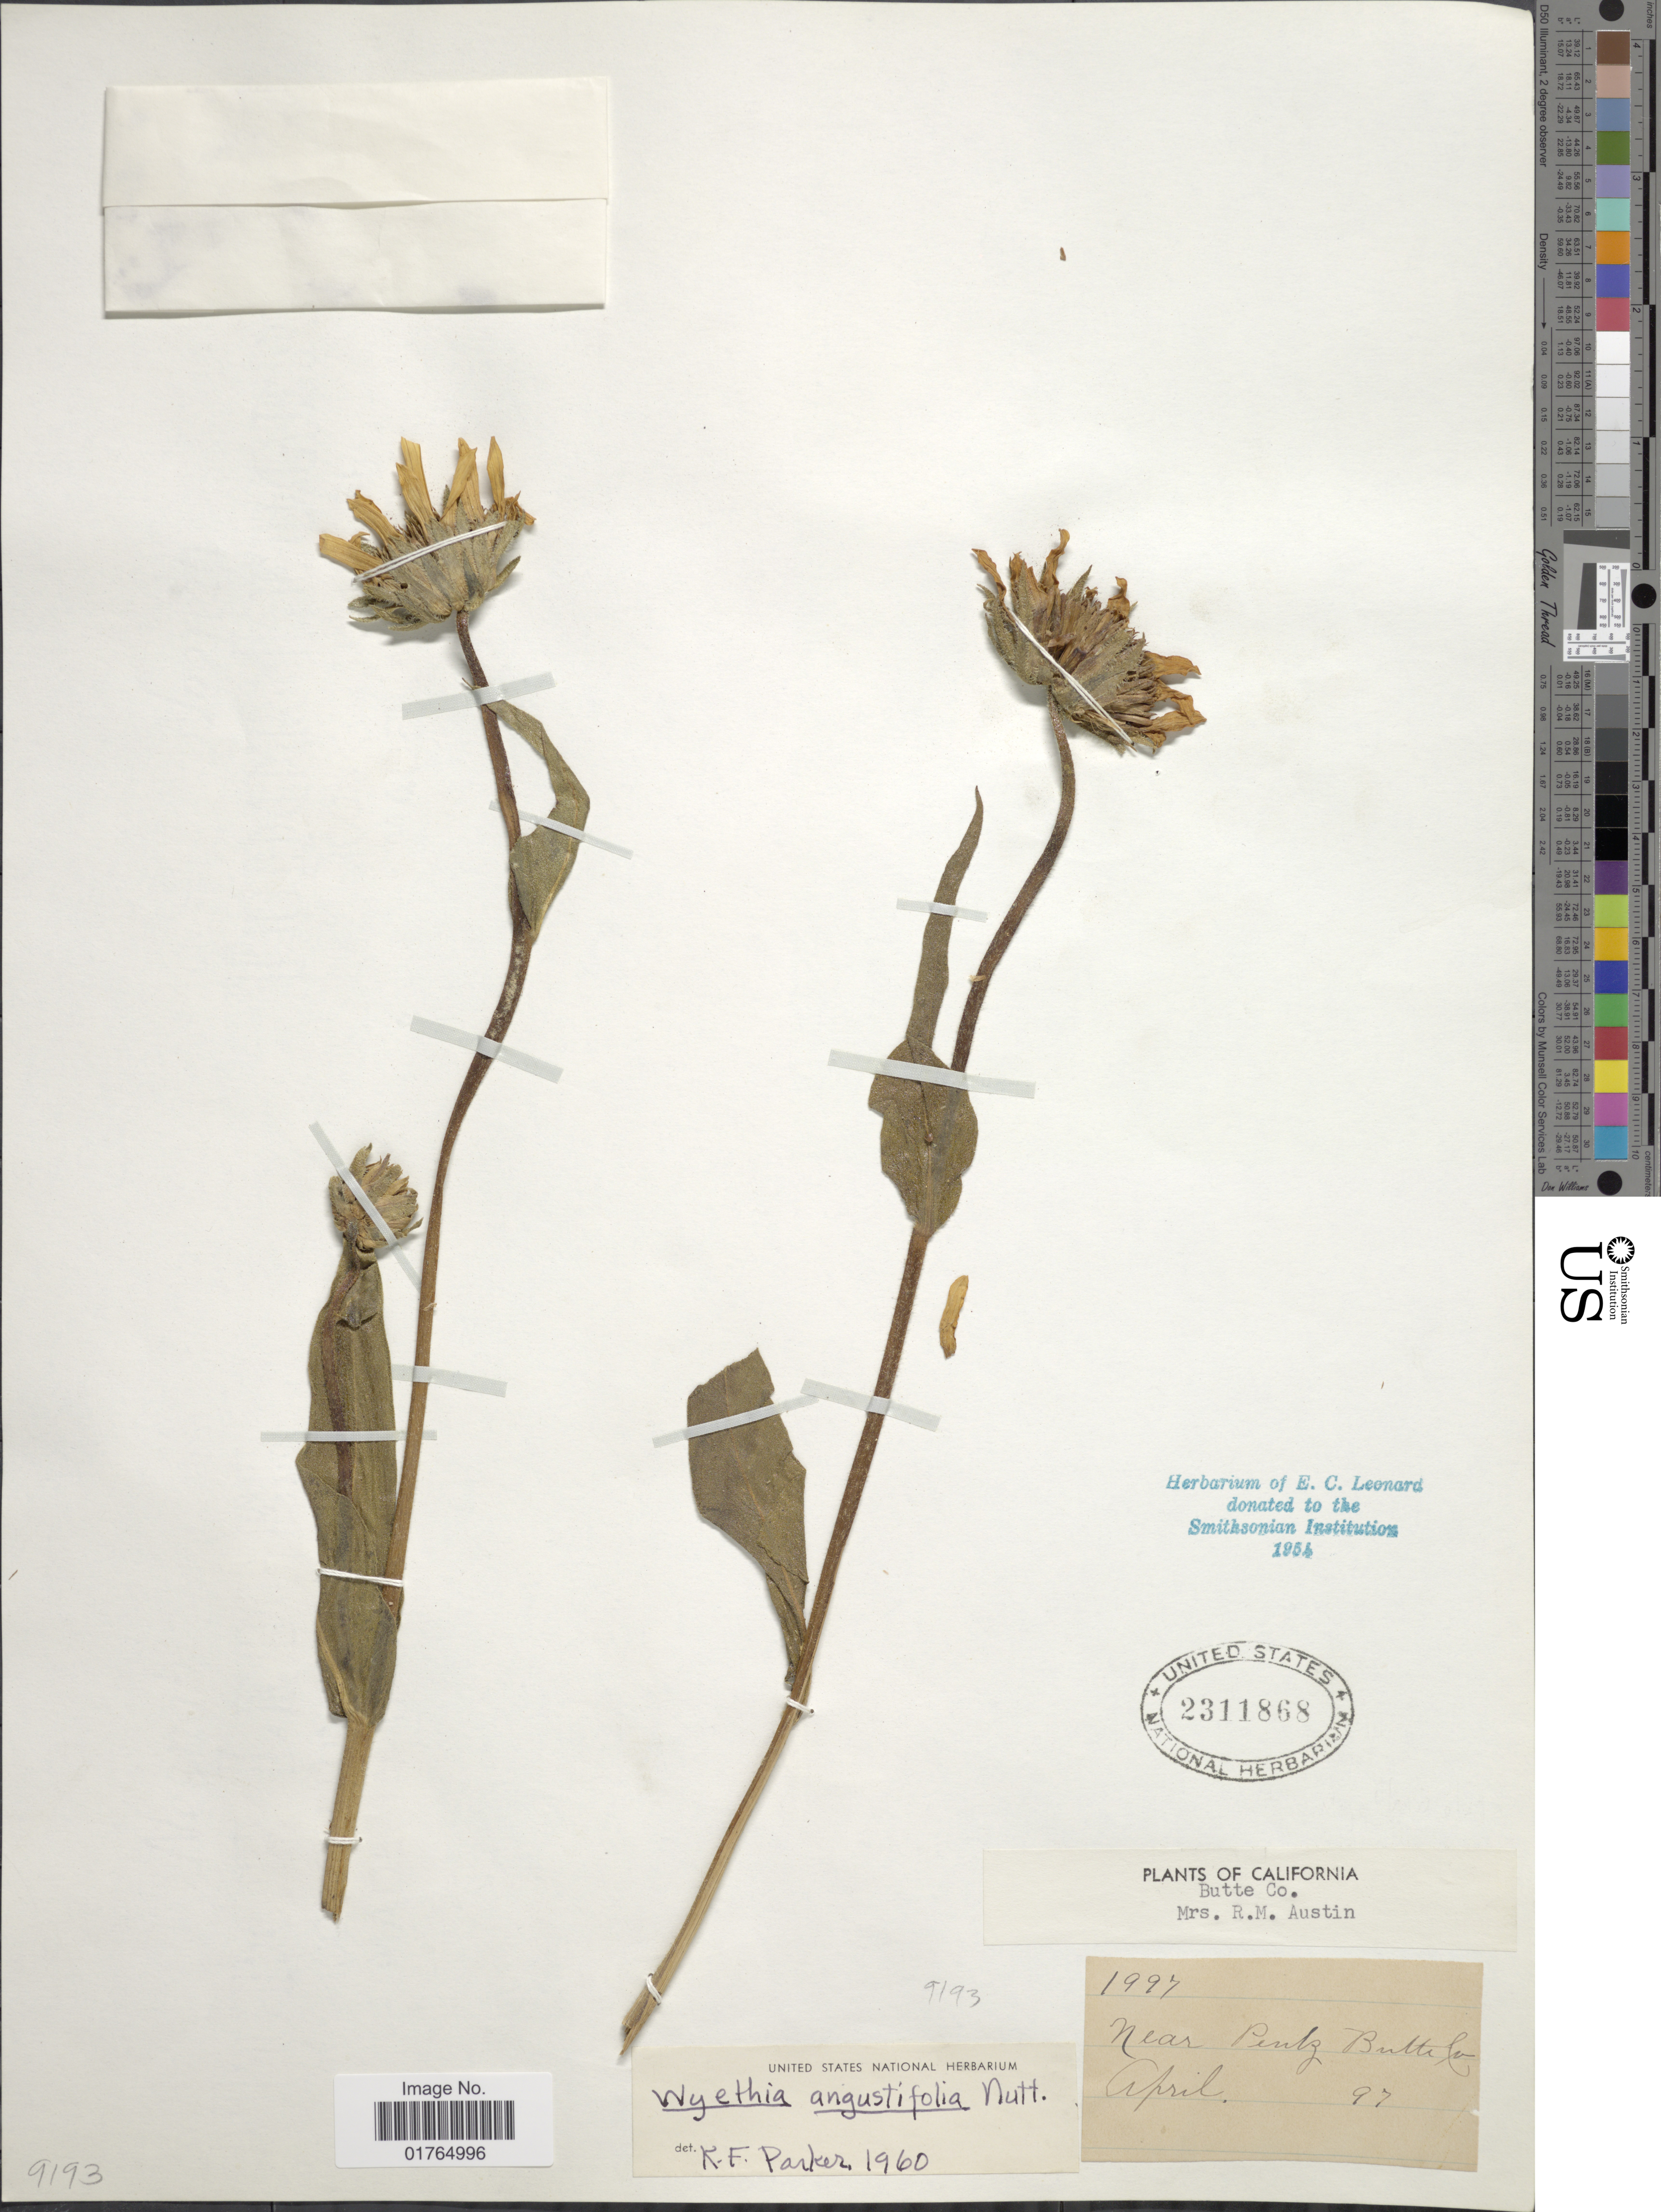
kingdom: Plantae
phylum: Tracheophyta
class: Magnoliopsida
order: Asterales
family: Asteraceae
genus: Wyethia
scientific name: Wyethia angustifolia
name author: (DC.) Nutt.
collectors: R. Austin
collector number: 1997?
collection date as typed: Transcribed d/m/y: /4/97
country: United States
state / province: California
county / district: Butte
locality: Butte Co., near Pentz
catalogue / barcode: US 2311868